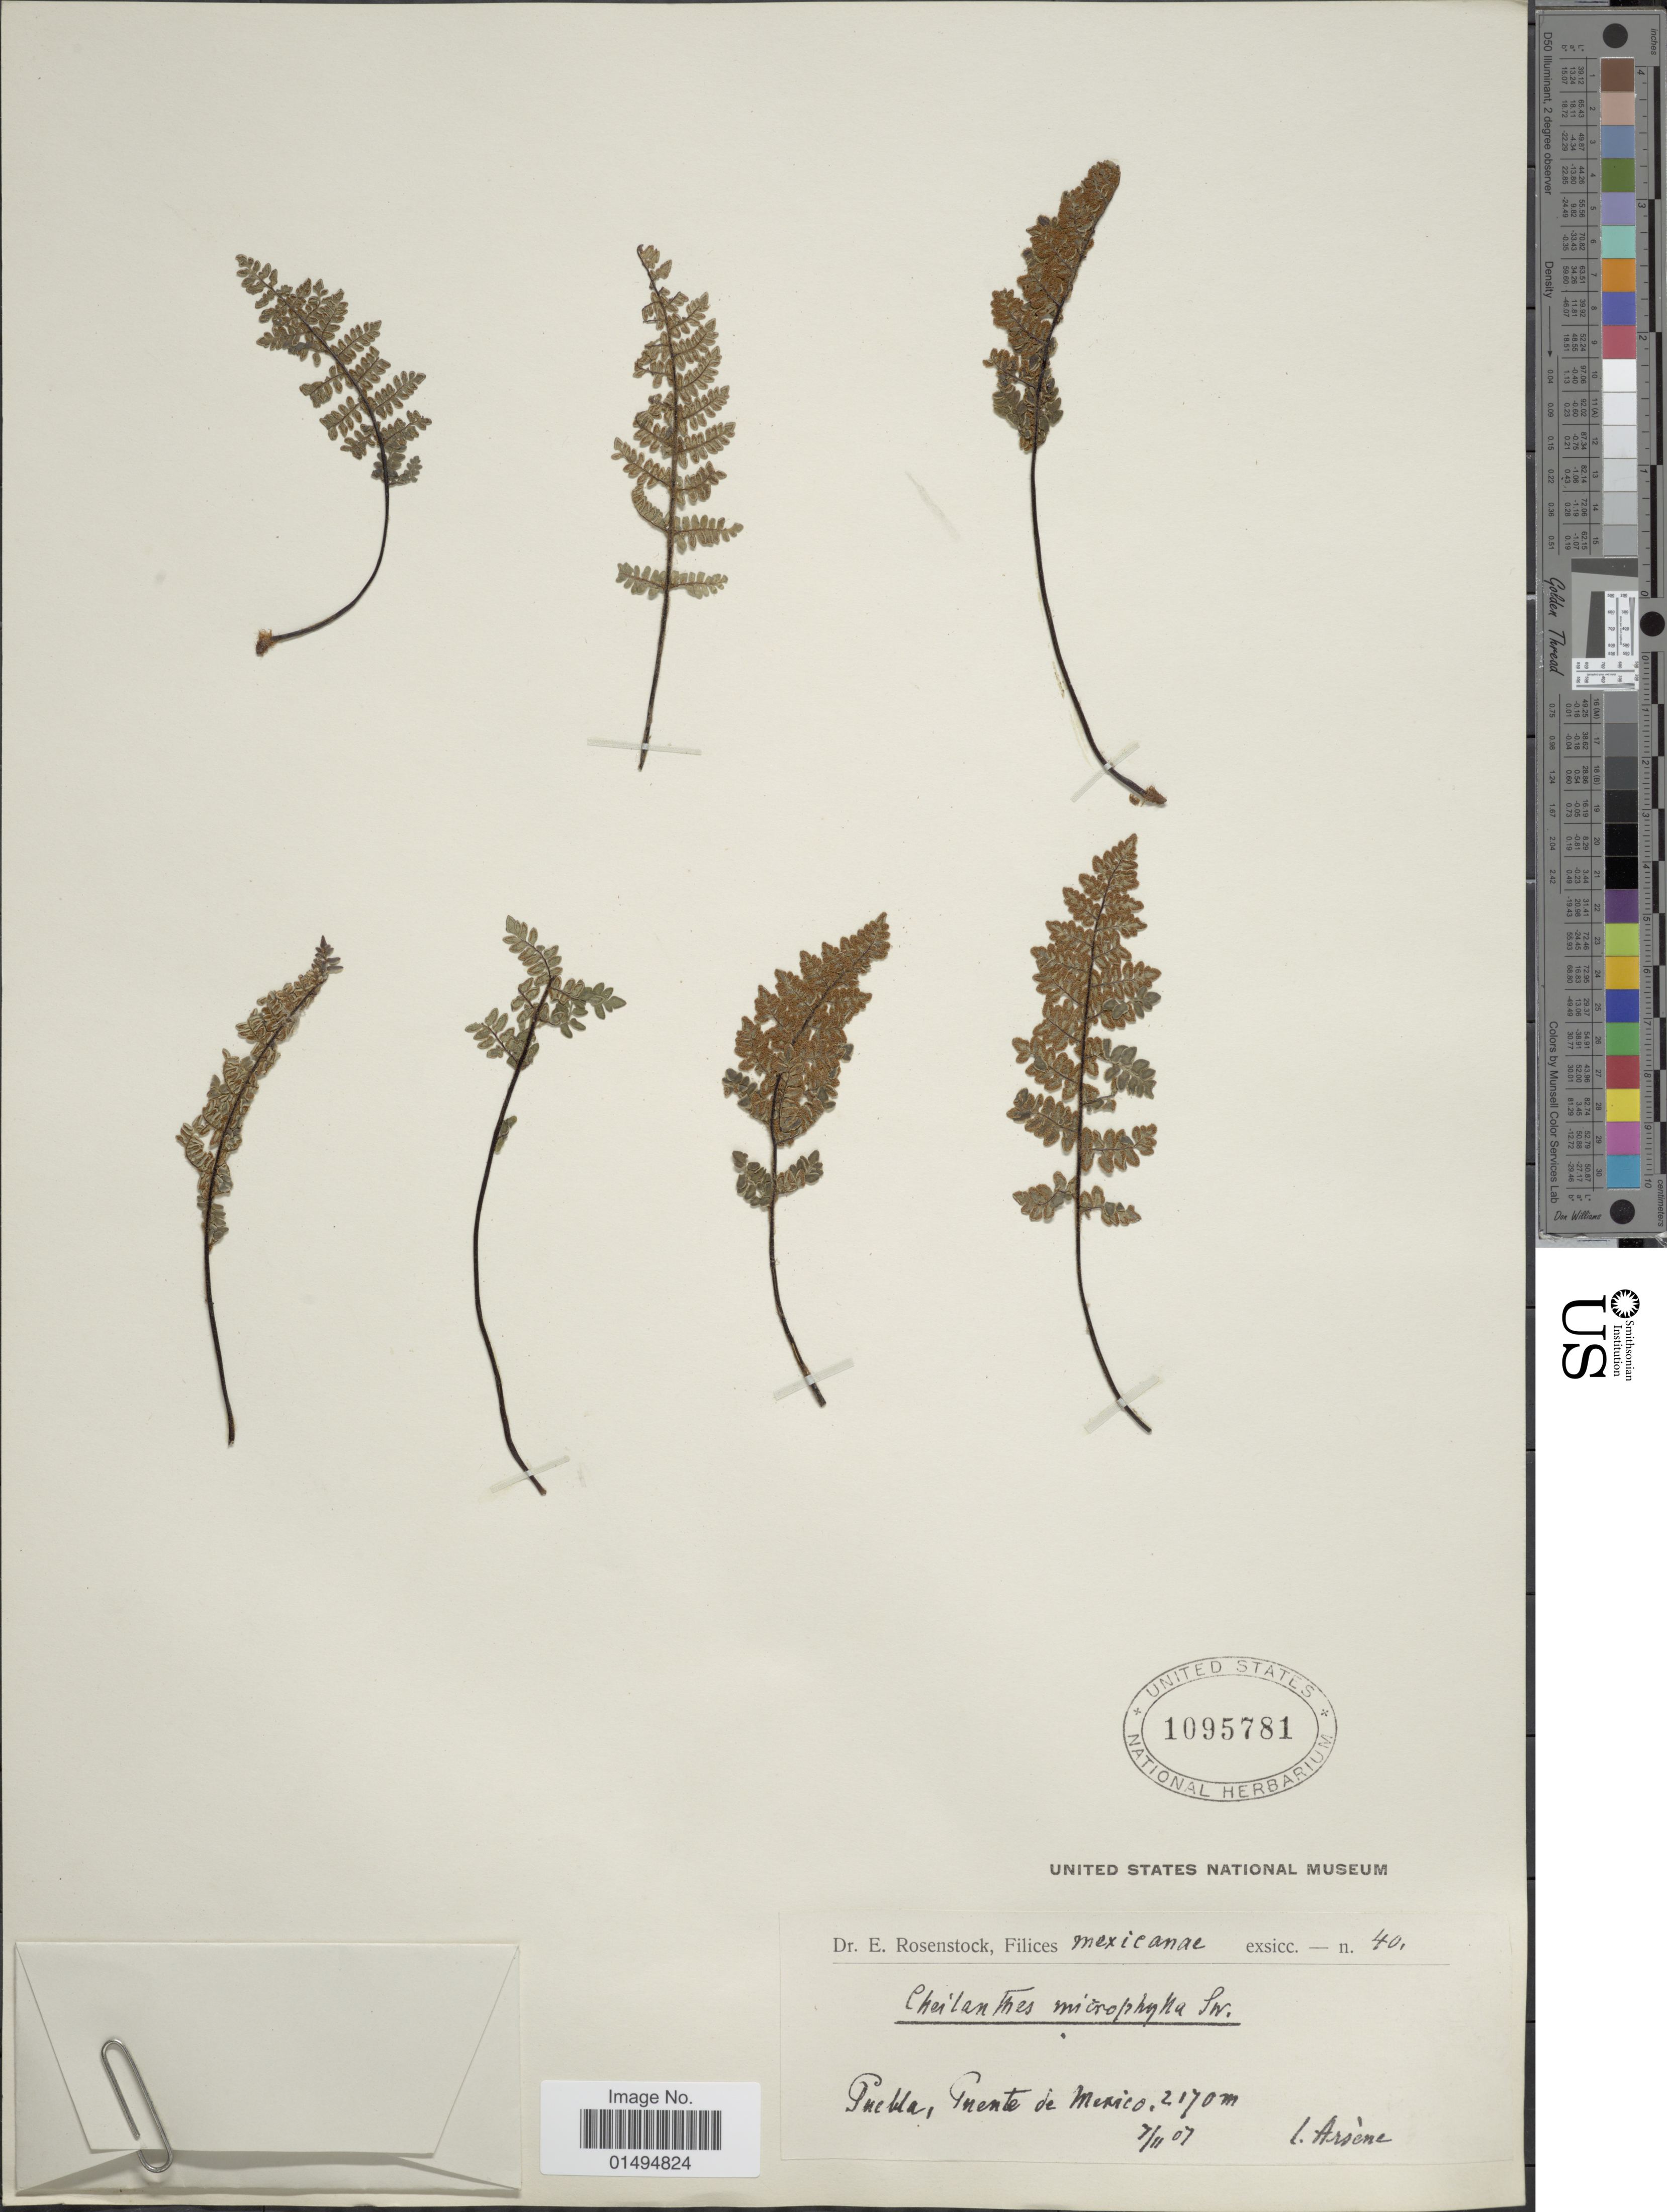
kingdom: Plantae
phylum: Tracheophyta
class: Polypodiopsida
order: Polypodiales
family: Pteridaceae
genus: Myriopteris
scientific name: Myriopteris notholaenoides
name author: (Desv.) Grusz & Windham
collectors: -- Arsène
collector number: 40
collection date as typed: Transcribed d/m/y: 7/11/7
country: Mexico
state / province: Puebla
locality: Puente de Mexico.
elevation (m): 2170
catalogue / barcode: US 1095781